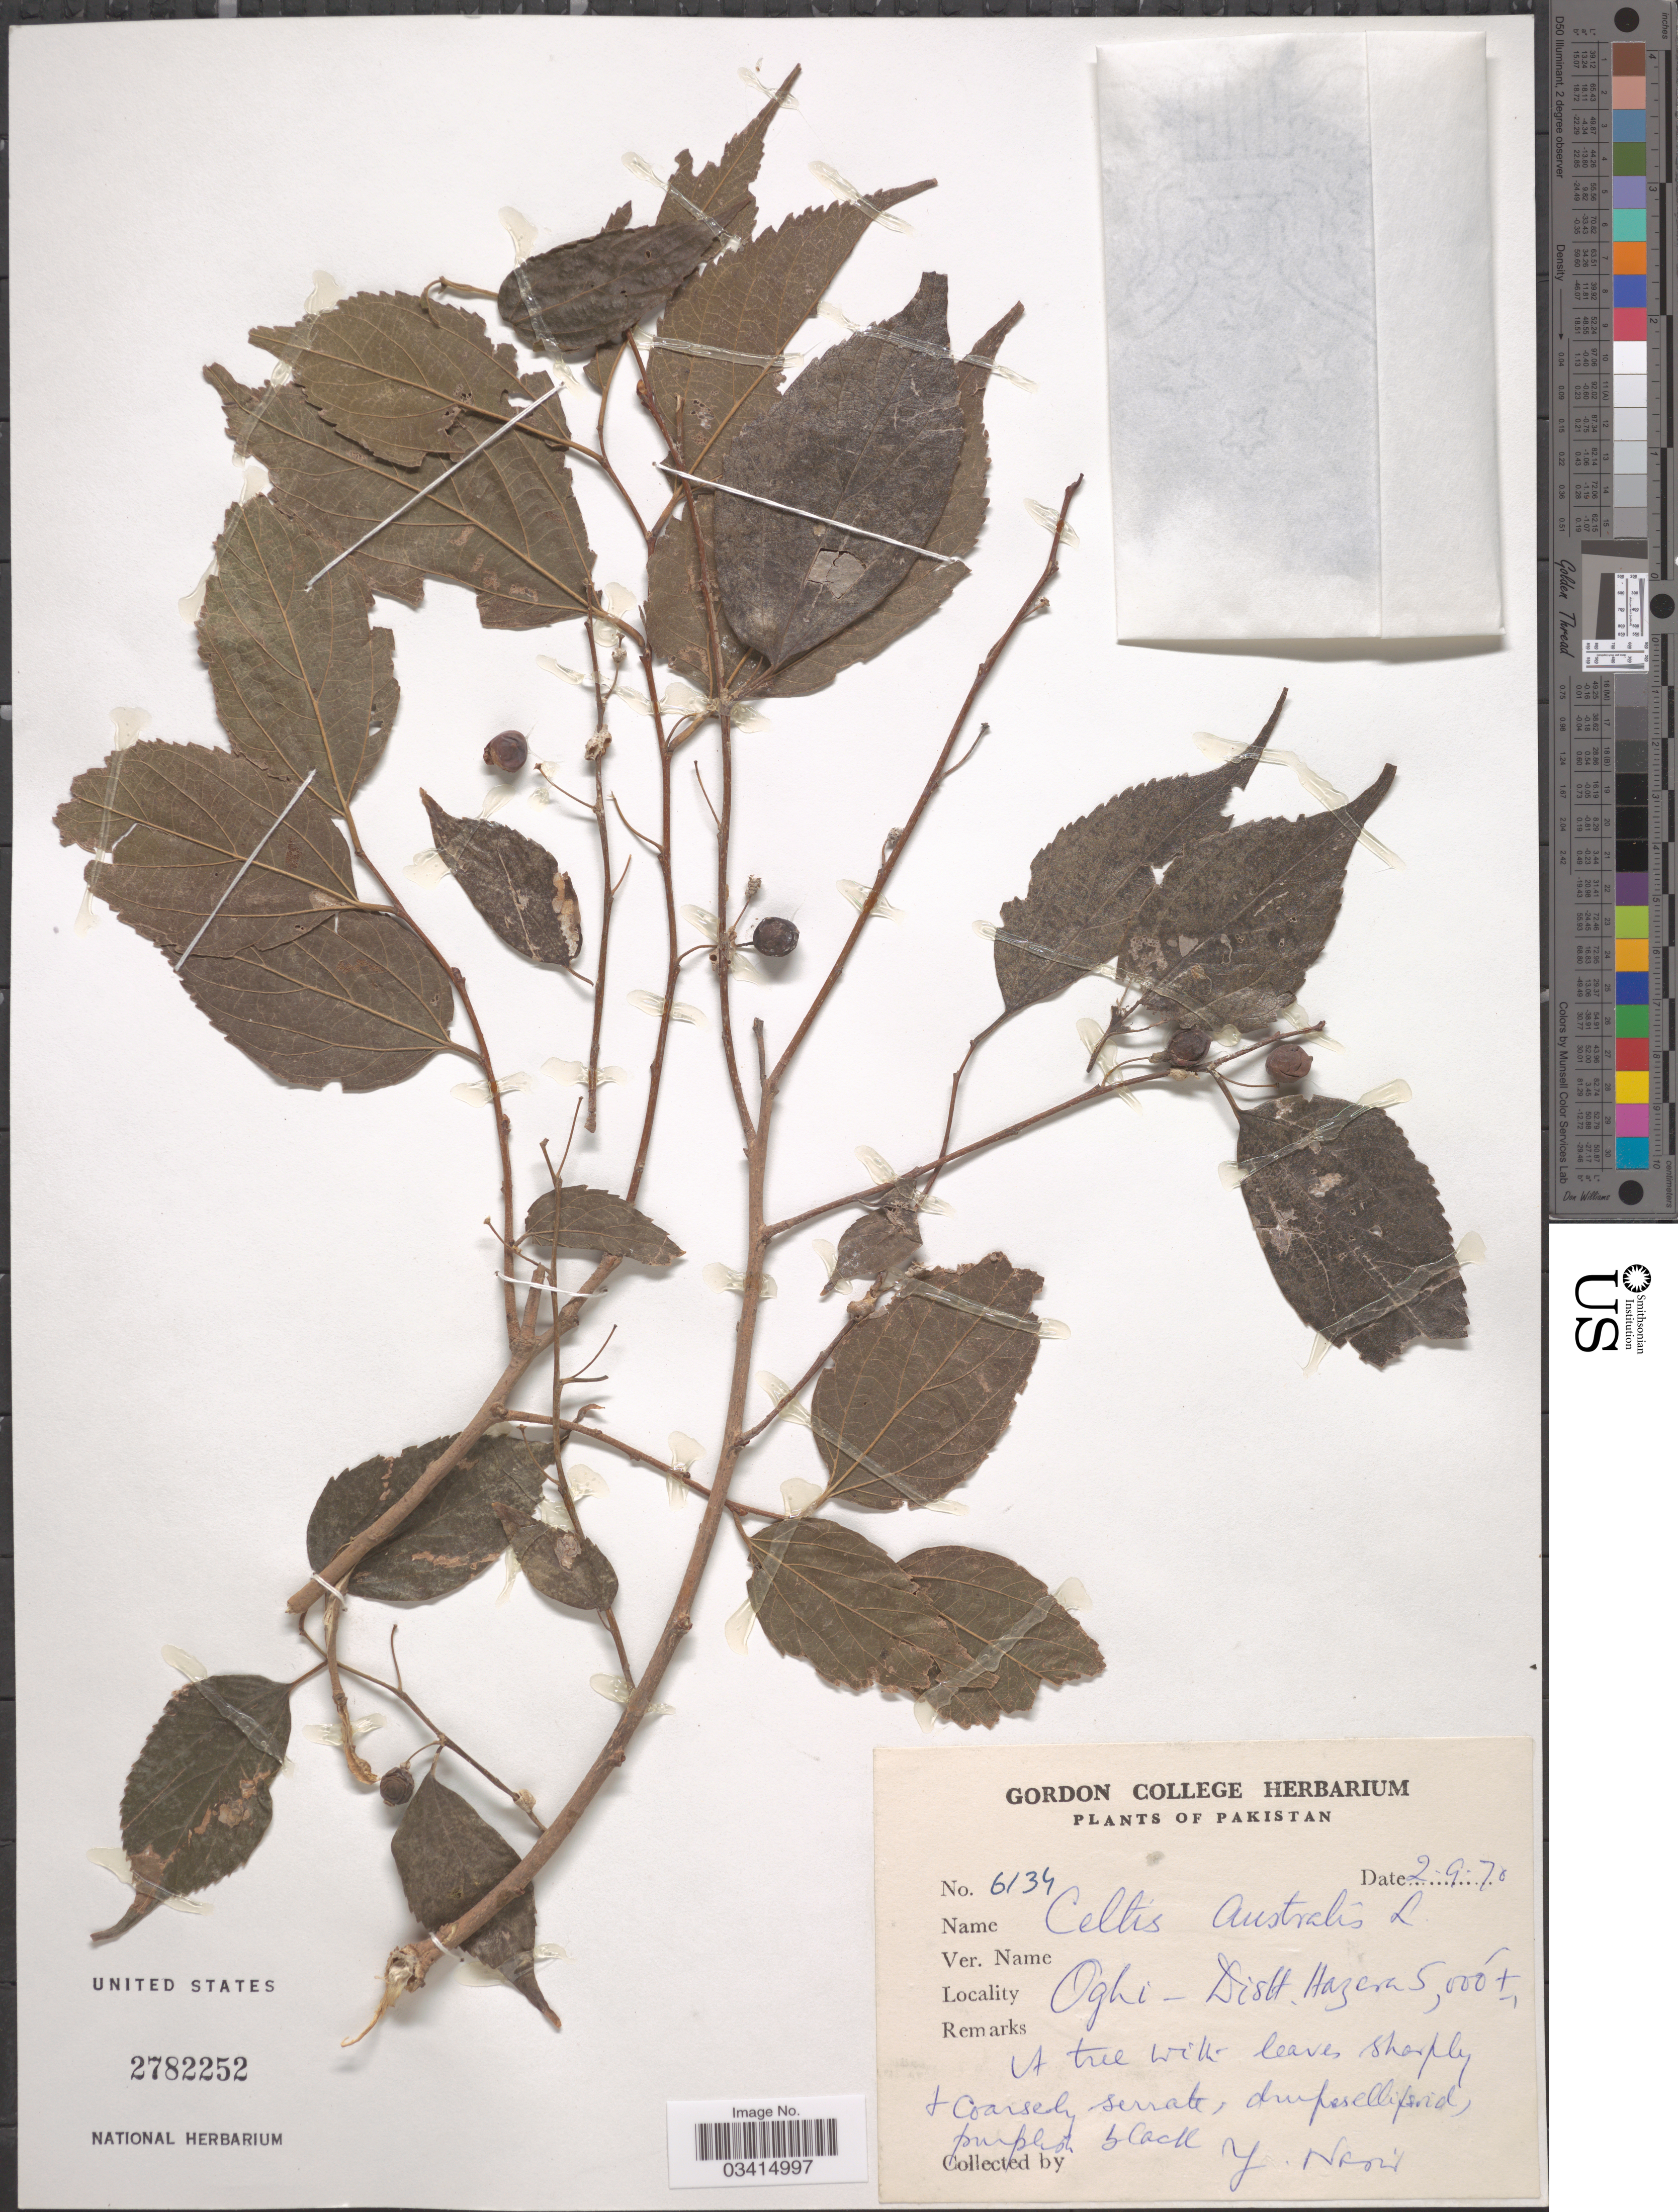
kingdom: Plantae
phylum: Tracheophyta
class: Magnoliopsida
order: Rosales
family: Cannabaceae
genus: Celtis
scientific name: Celtis australis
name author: L.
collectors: Y. Nasir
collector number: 6134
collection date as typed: Transcribed d/m/y: 2/9/70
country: Pakistan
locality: Oghi-Distt, Hazera.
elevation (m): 1524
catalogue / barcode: US 2782252